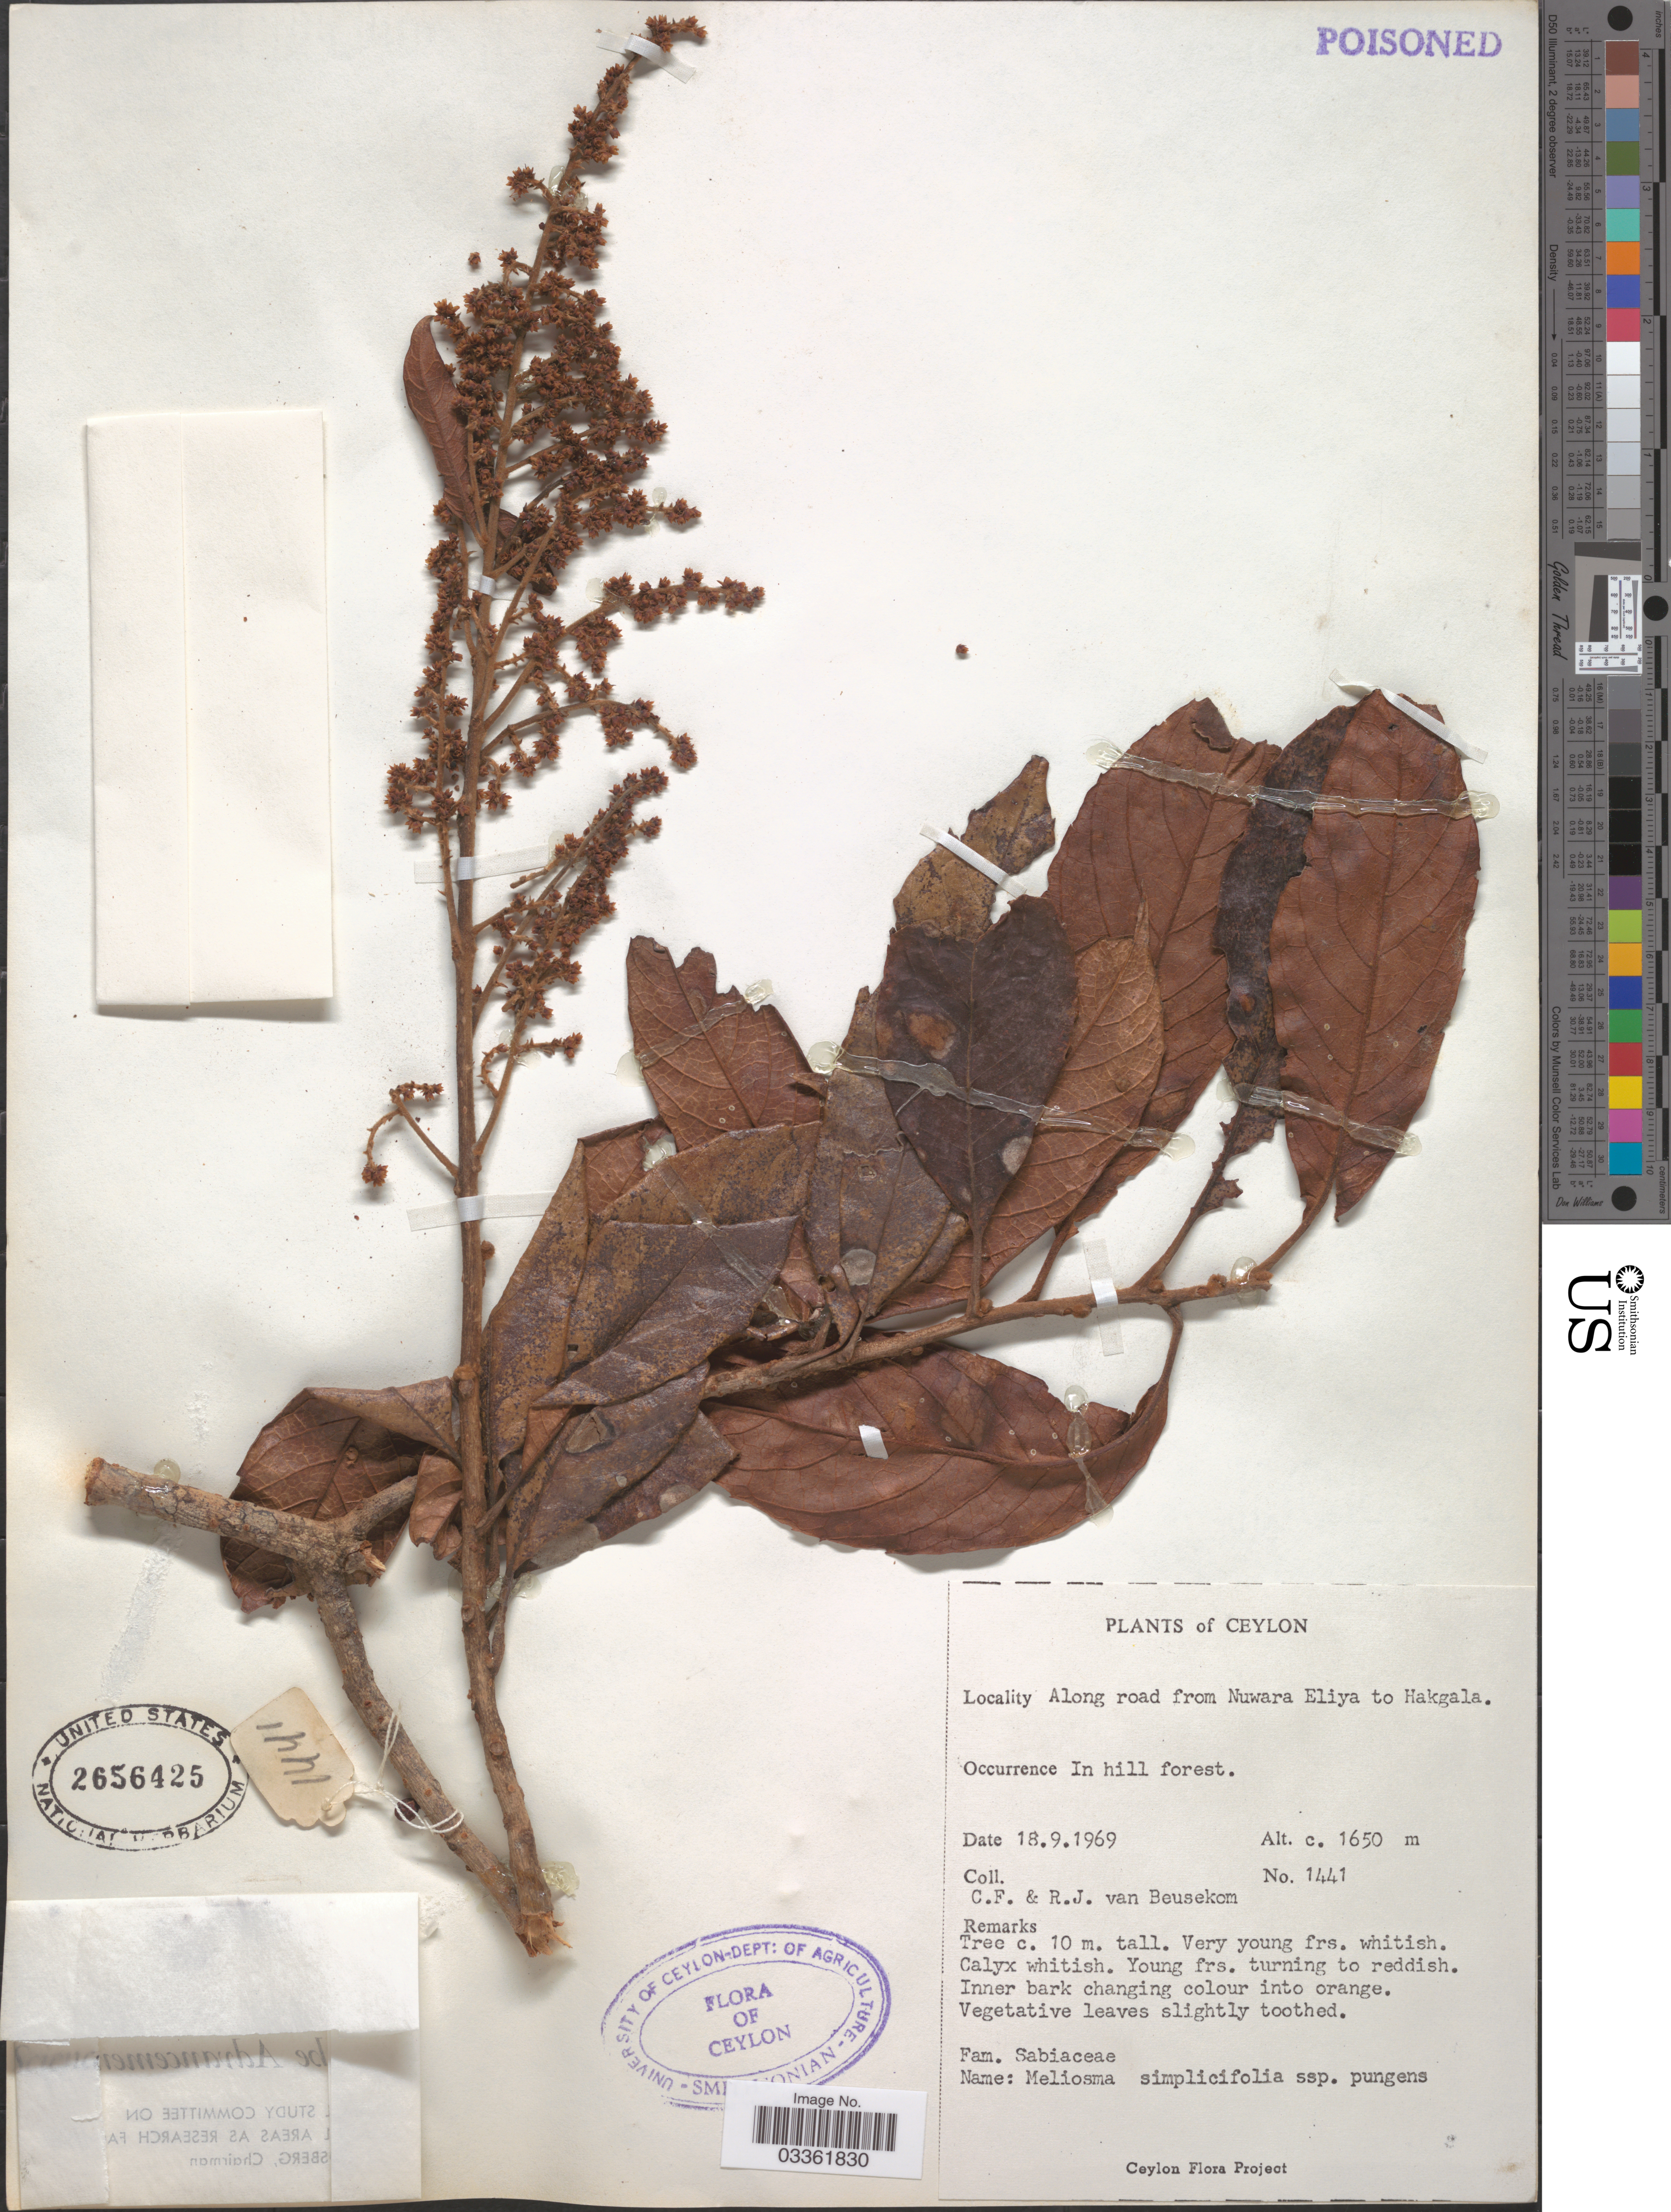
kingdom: Plantae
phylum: Tracheophyta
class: Magnoliopsida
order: Proteales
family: Sabiaceae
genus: Meliosma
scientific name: Meliosma simplicifolia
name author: (Roxb.) Walp.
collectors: C. F. Beusekom & R. Van Beusekom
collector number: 1441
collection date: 1969-09-18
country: Sri Lanka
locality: Ceylon, Along road from Nuwara Eliya to Hakgala.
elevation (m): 1650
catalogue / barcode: US 2656425